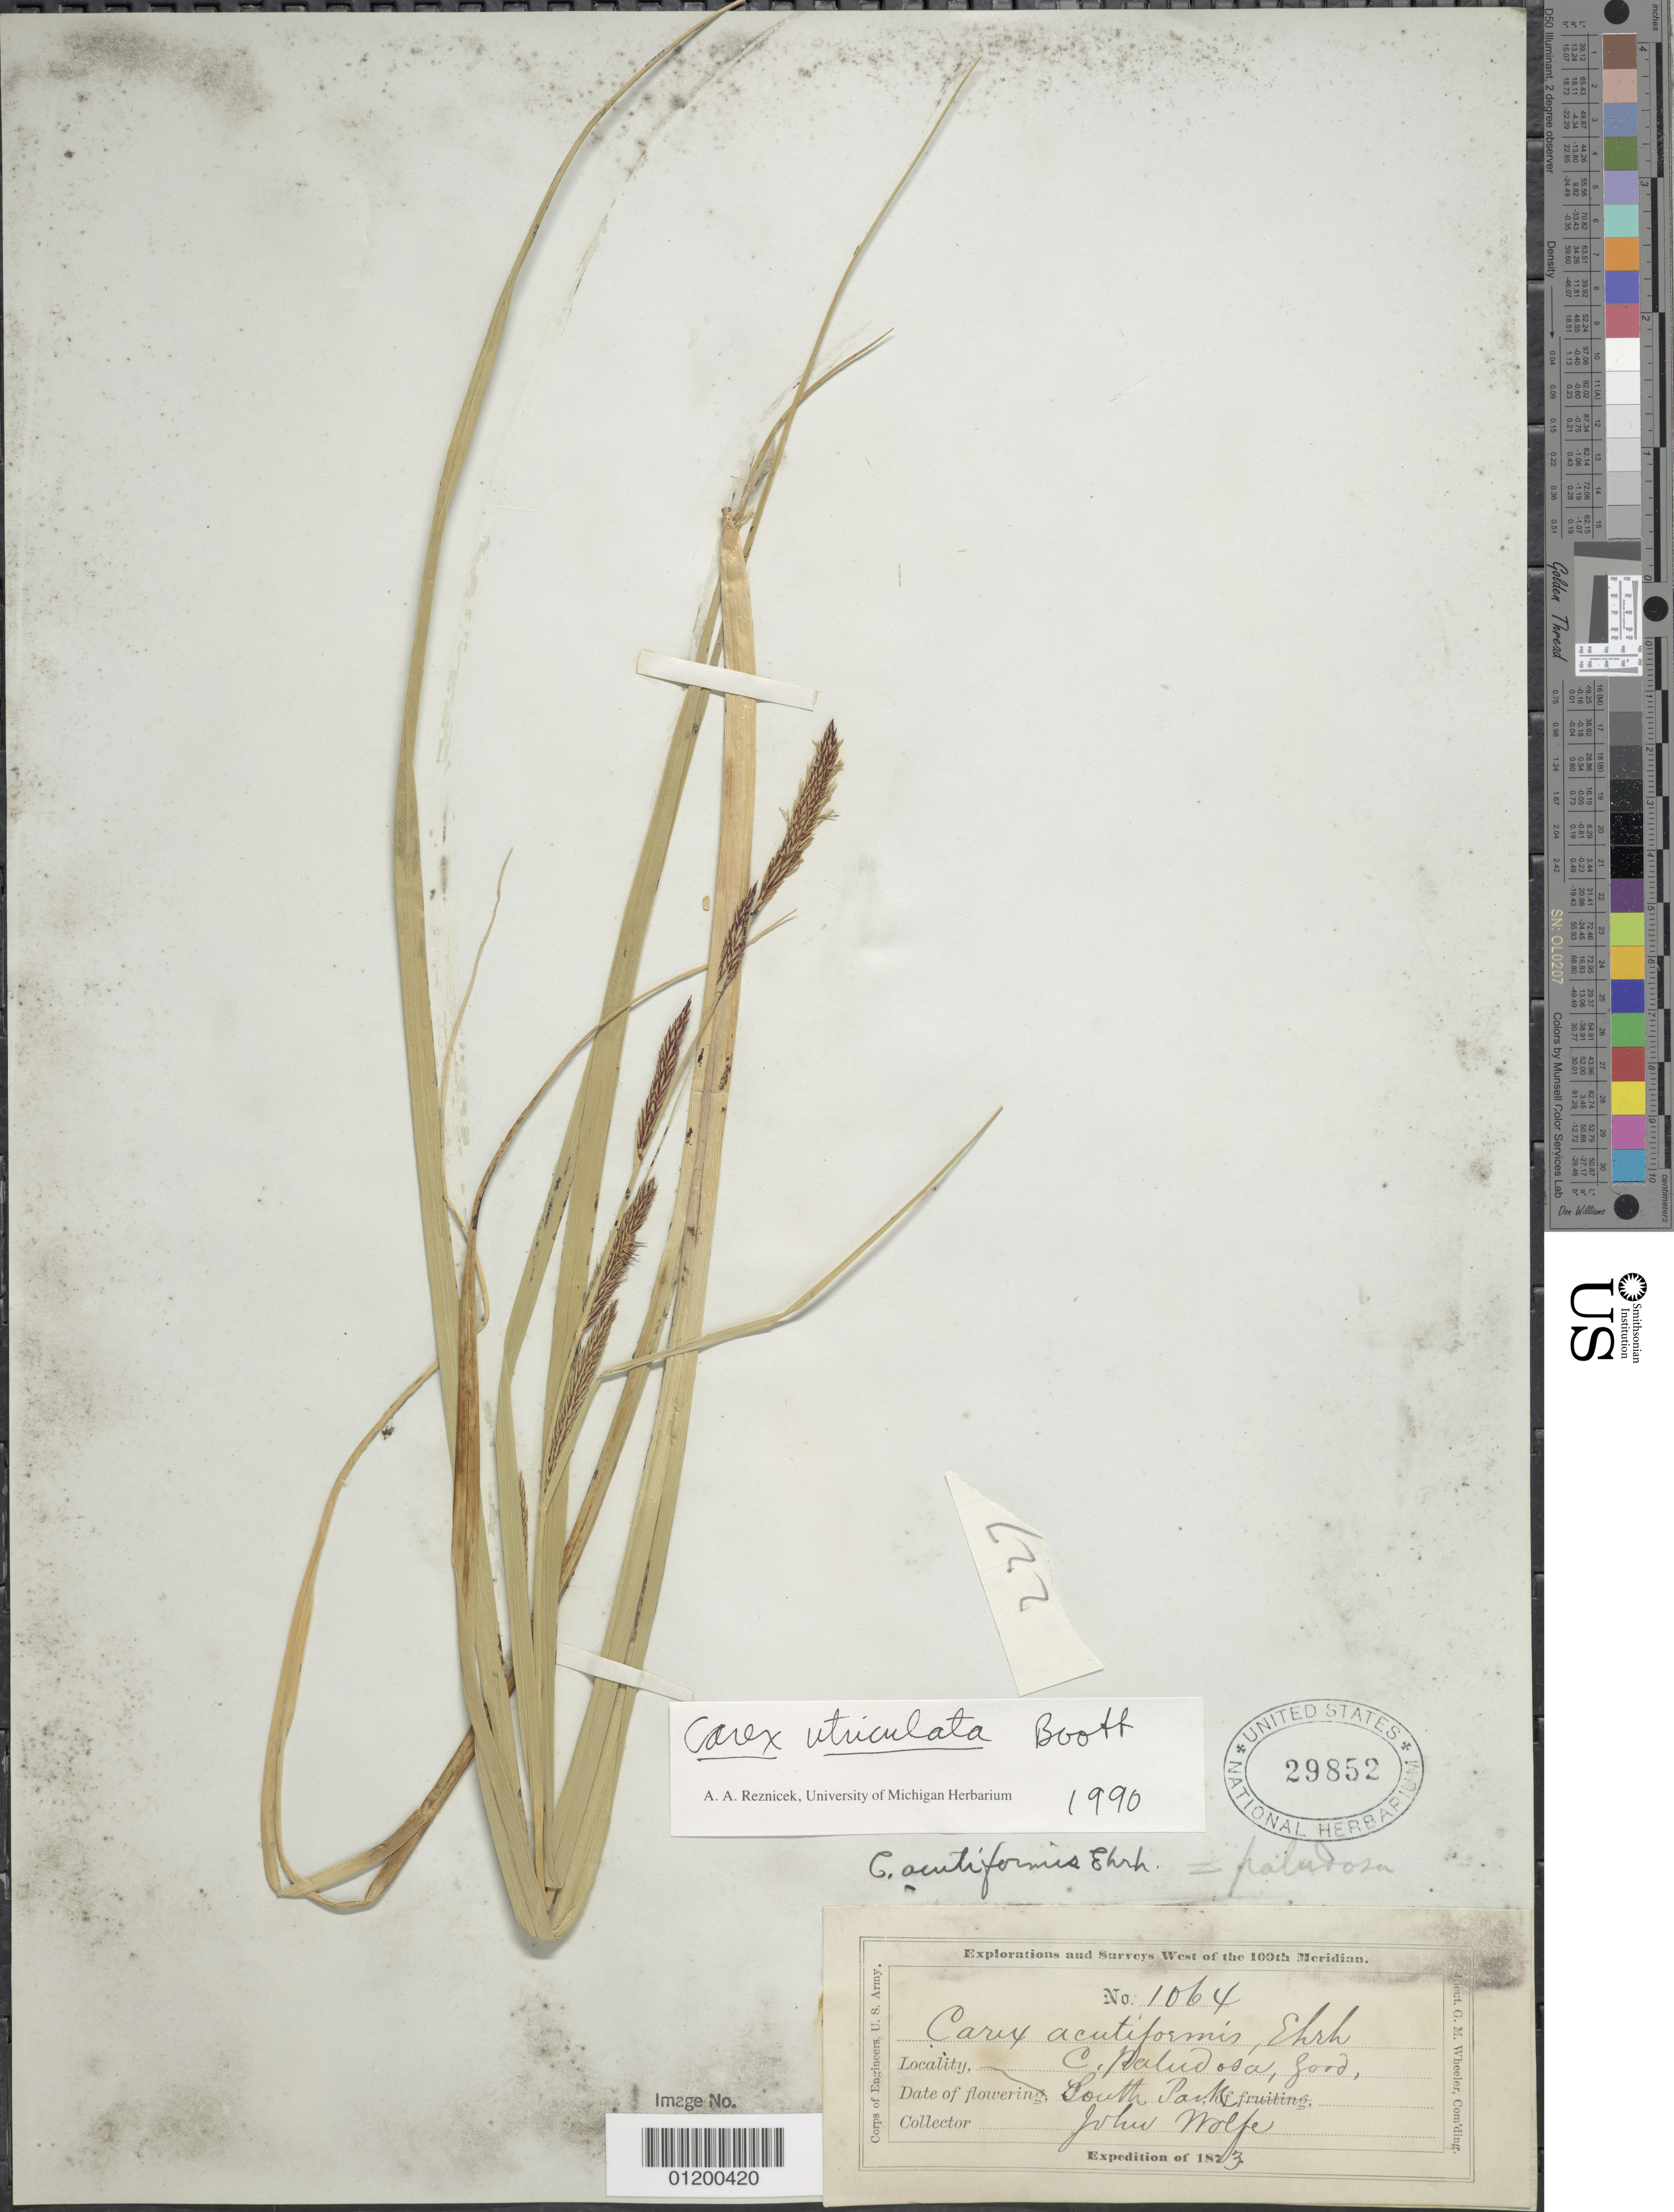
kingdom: Plantae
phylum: Tracheophyta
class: Liliopsida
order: Poales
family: Cyperaceae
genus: Carex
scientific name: Carex utriculata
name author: Boott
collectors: J. Wolf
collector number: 1064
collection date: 1873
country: United States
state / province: Colorado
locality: South Park, Col Ter.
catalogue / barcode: US 29852